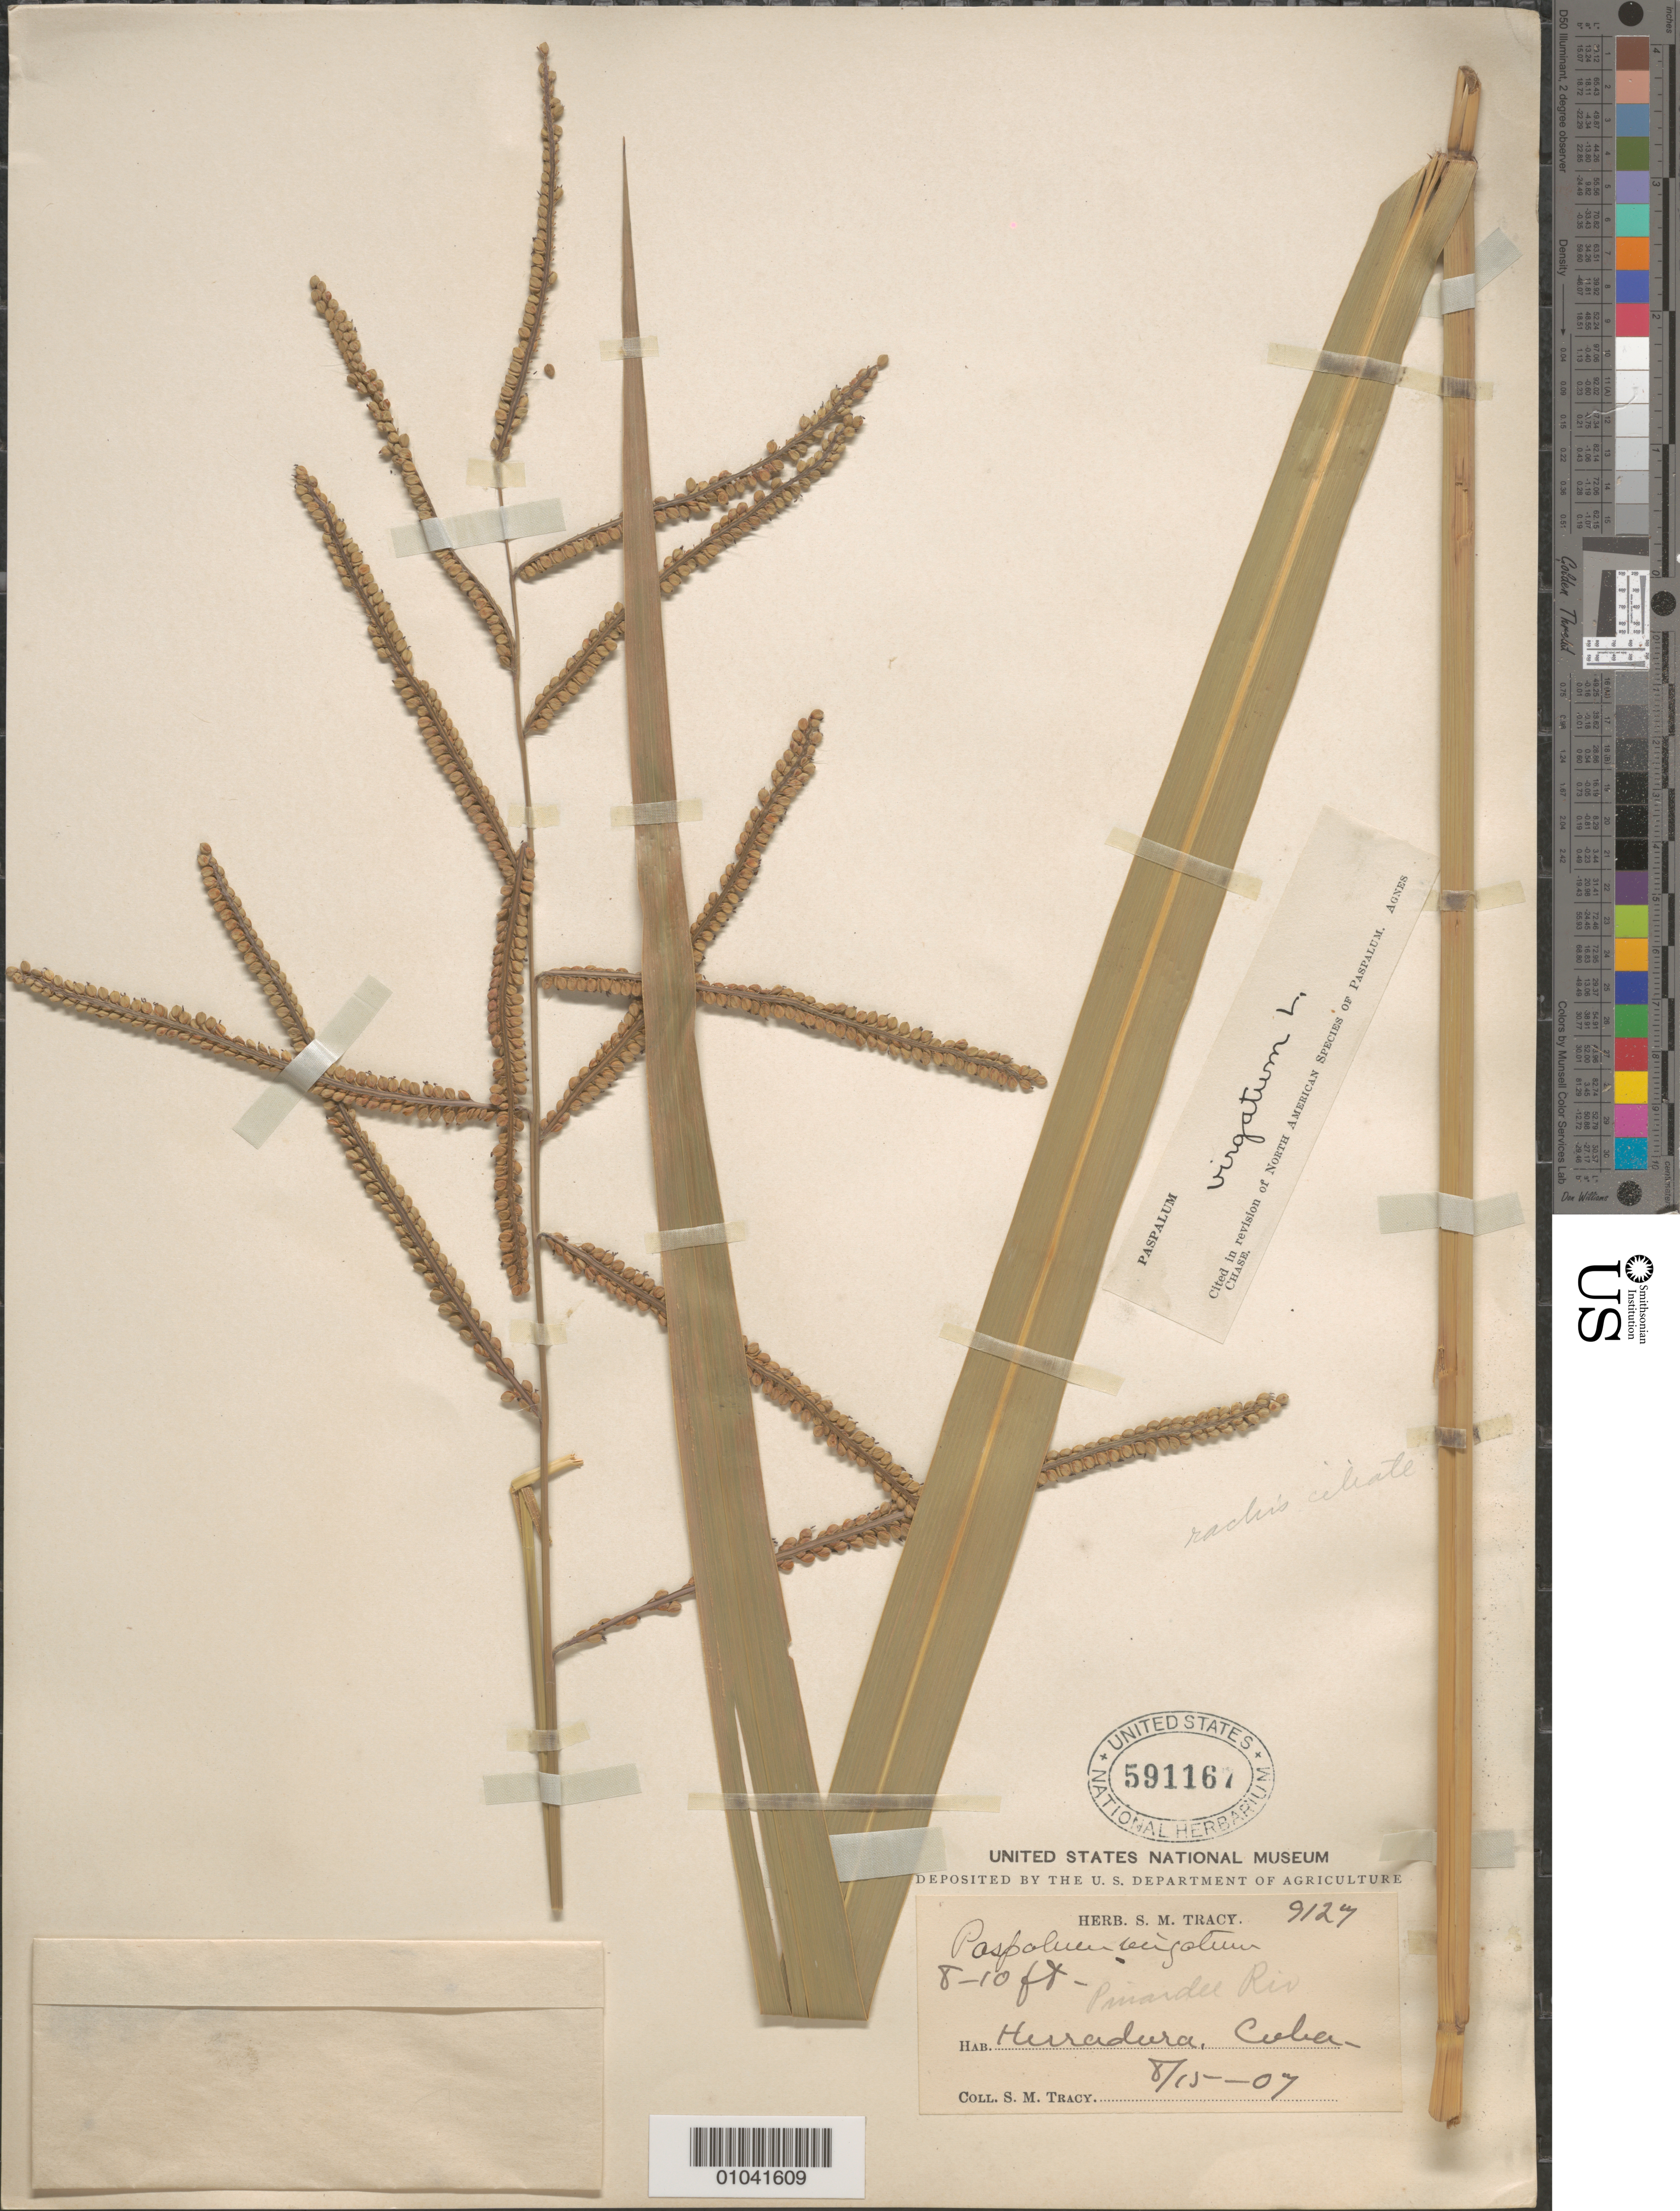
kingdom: Plantae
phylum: Tracheophyta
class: Liliopsida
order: Poales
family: Poaceae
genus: Paspalum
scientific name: Paspalum virgatum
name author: L.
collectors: S. M. Tracy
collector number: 9127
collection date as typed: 15 Aug 1907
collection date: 1907-08-15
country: Cuba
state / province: Ciego de Ávila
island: Cuba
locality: Herradura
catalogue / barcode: US 591167